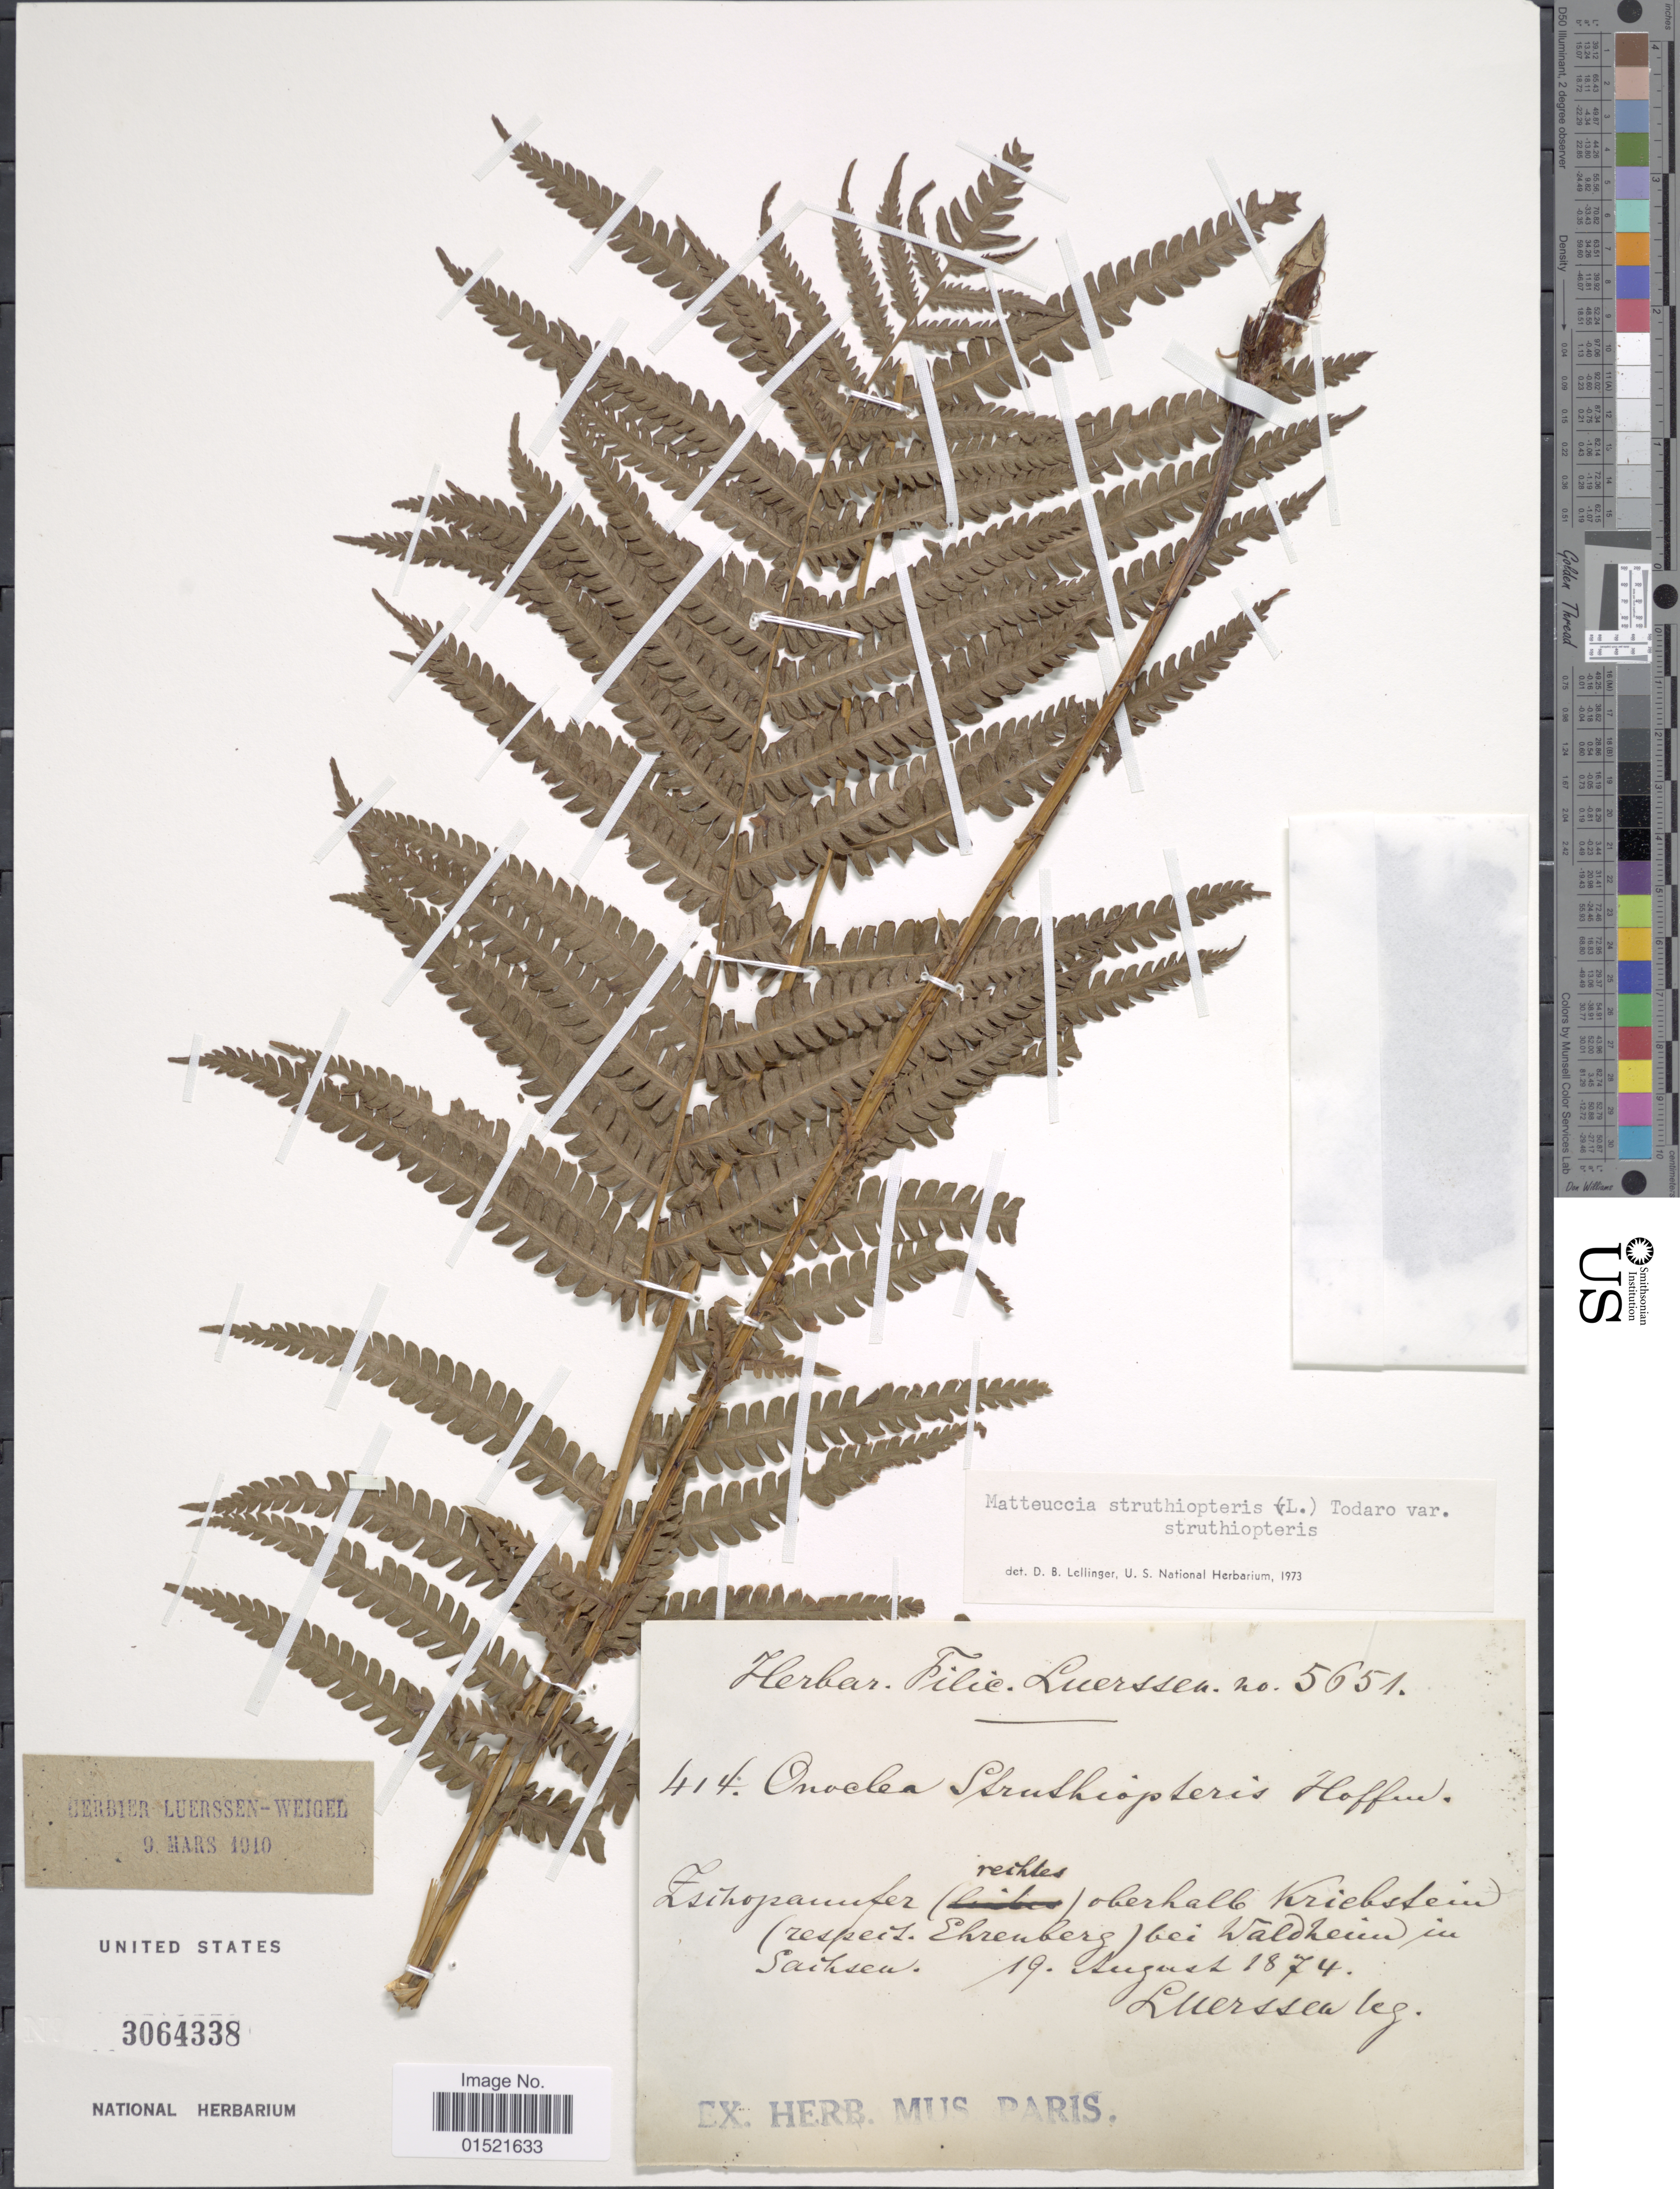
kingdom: Plantae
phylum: Tracheophyta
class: Polypodiopsida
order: Polypodiales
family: Onocleaceae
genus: Matteuccia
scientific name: Matteuccia struthiopteris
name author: (L.) Tod.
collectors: Luerssen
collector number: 5651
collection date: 1874-08-19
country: Germany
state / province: Sachsen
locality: Zschopaunfer reihtes oberhall Kriebstein (respeiz Ehrenberg) bei Waldheun in Sachsen [interpreted]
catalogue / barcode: US 3064338